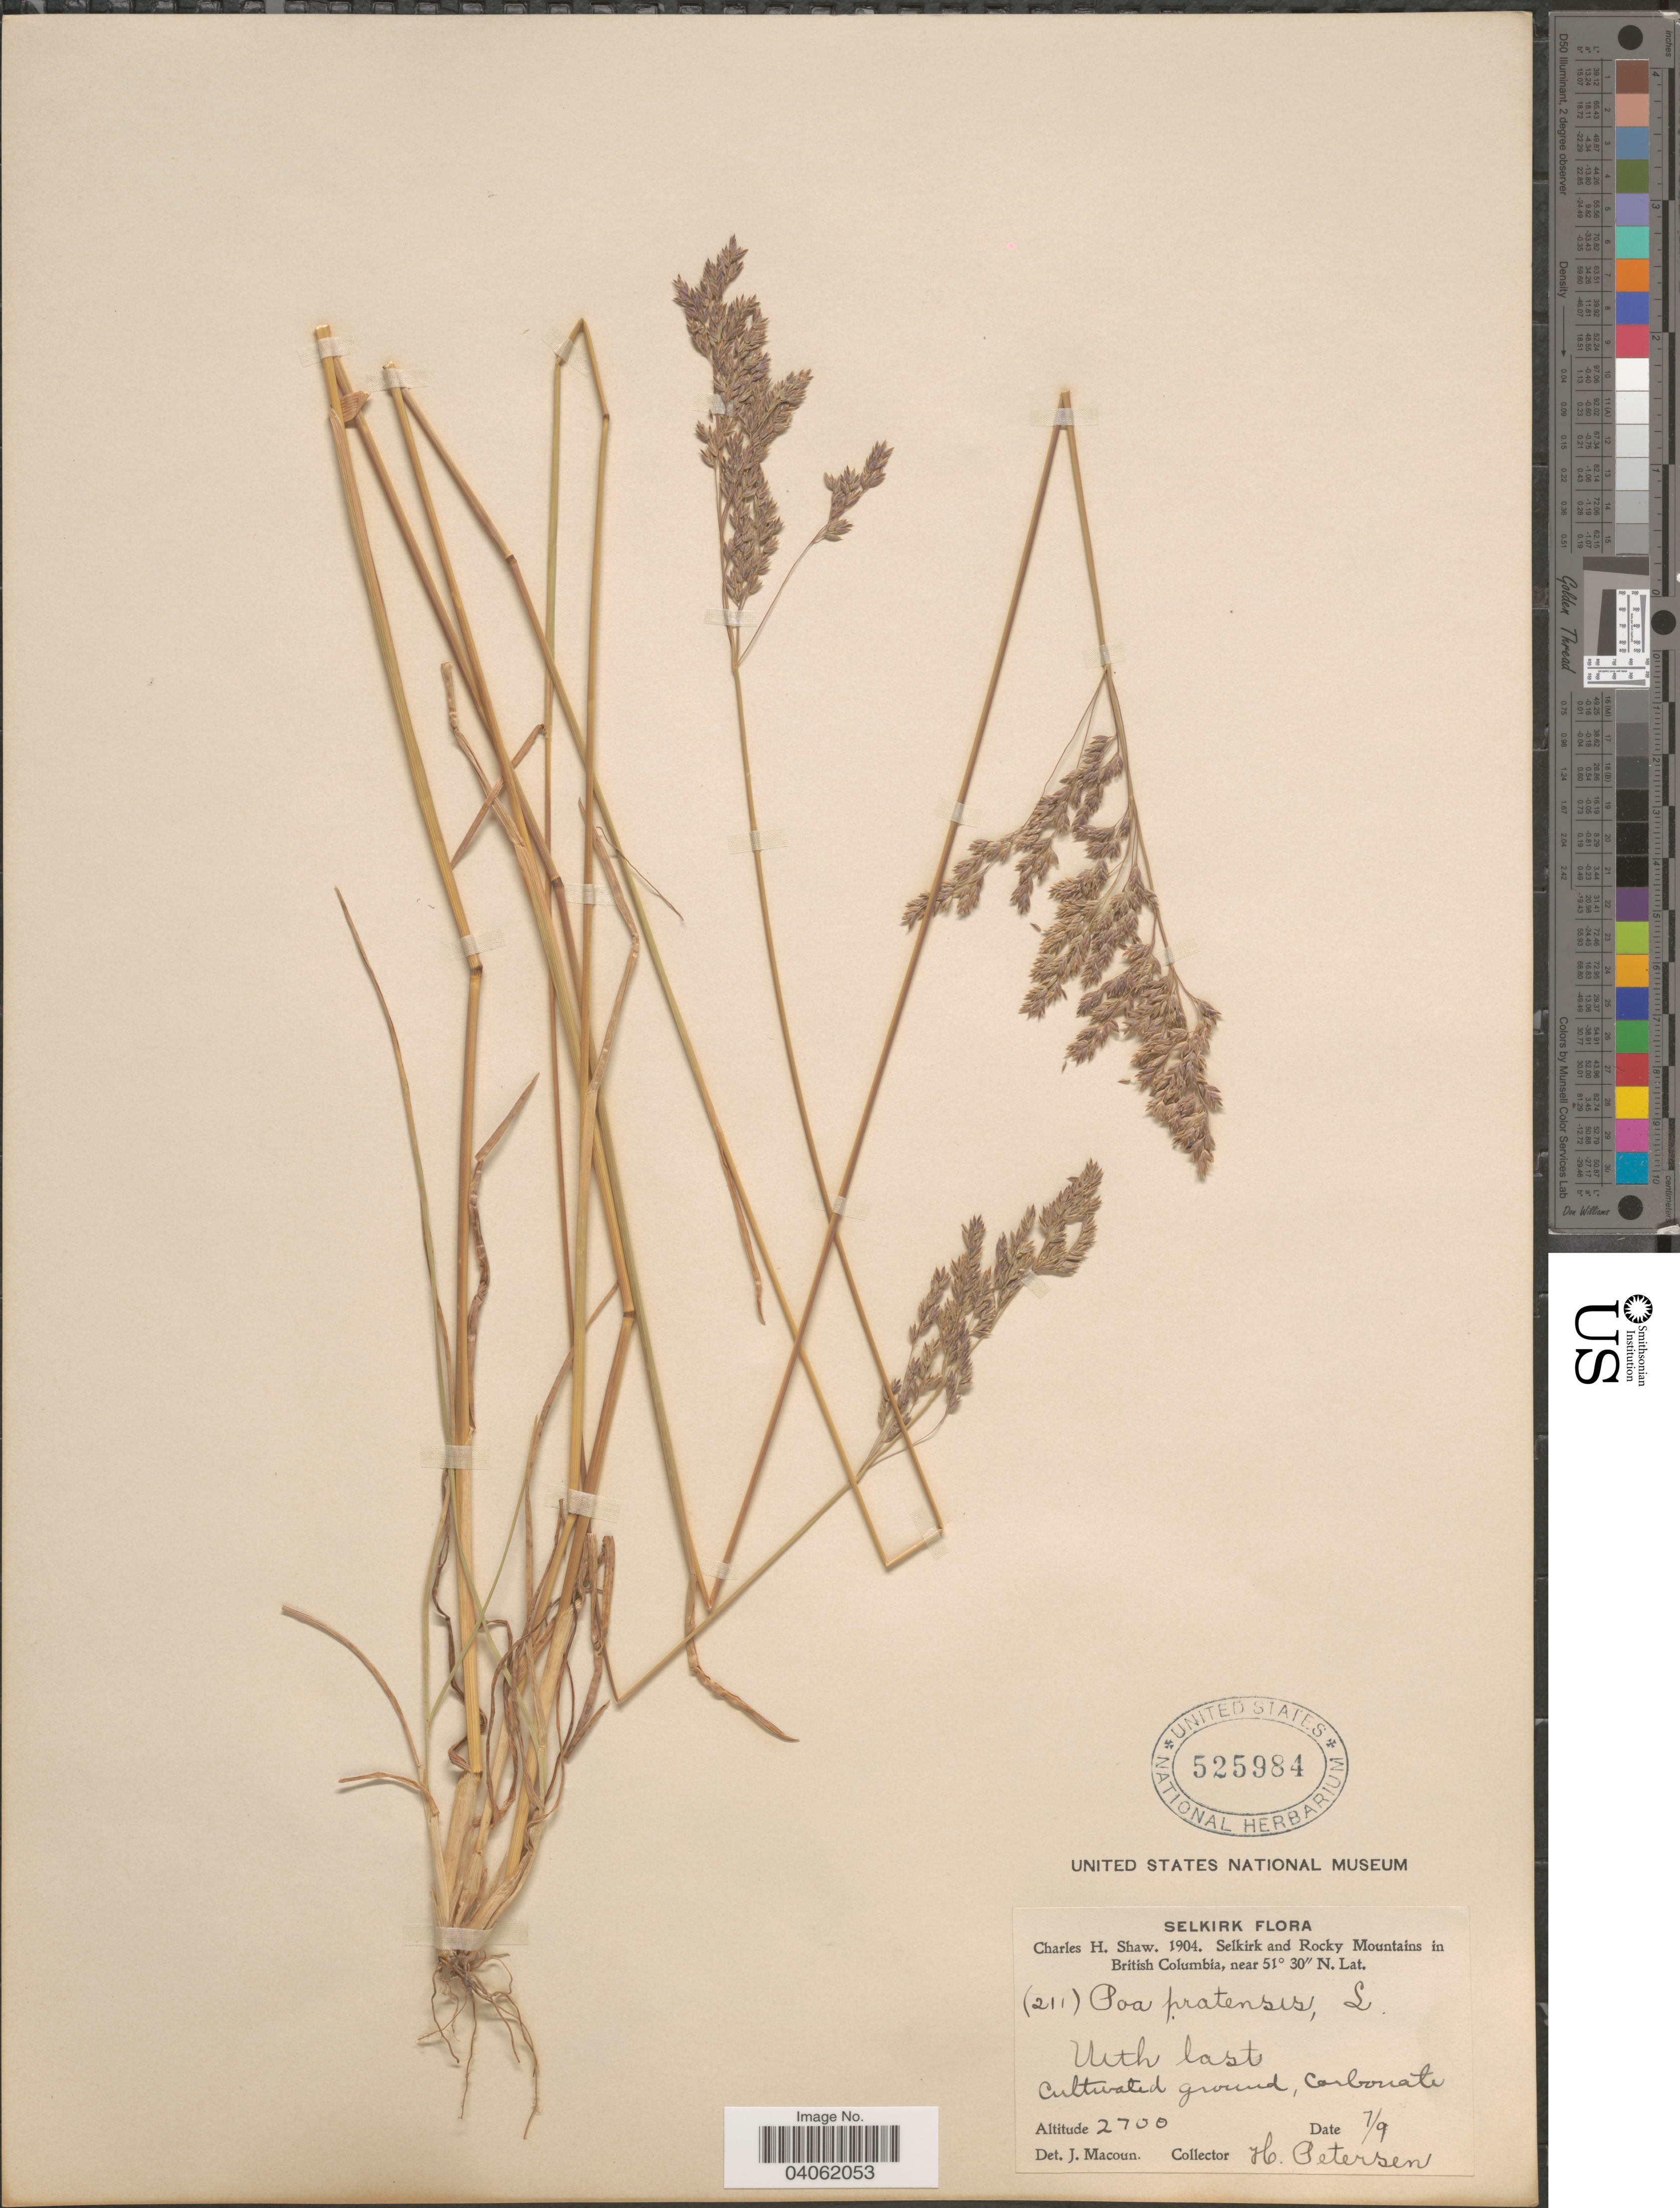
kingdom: Plantae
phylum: Tracheophyta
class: Liliopsida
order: Poales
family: Poaceae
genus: Poa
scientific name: Poa pratensis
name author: L.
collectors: H. Petersen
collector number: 211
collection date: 1904-09-07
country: Canada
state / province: British Columbia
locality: Selkirk. Selkirk and Rocky Mountains in British Columbia. Carbonate.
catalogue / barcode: US 525984